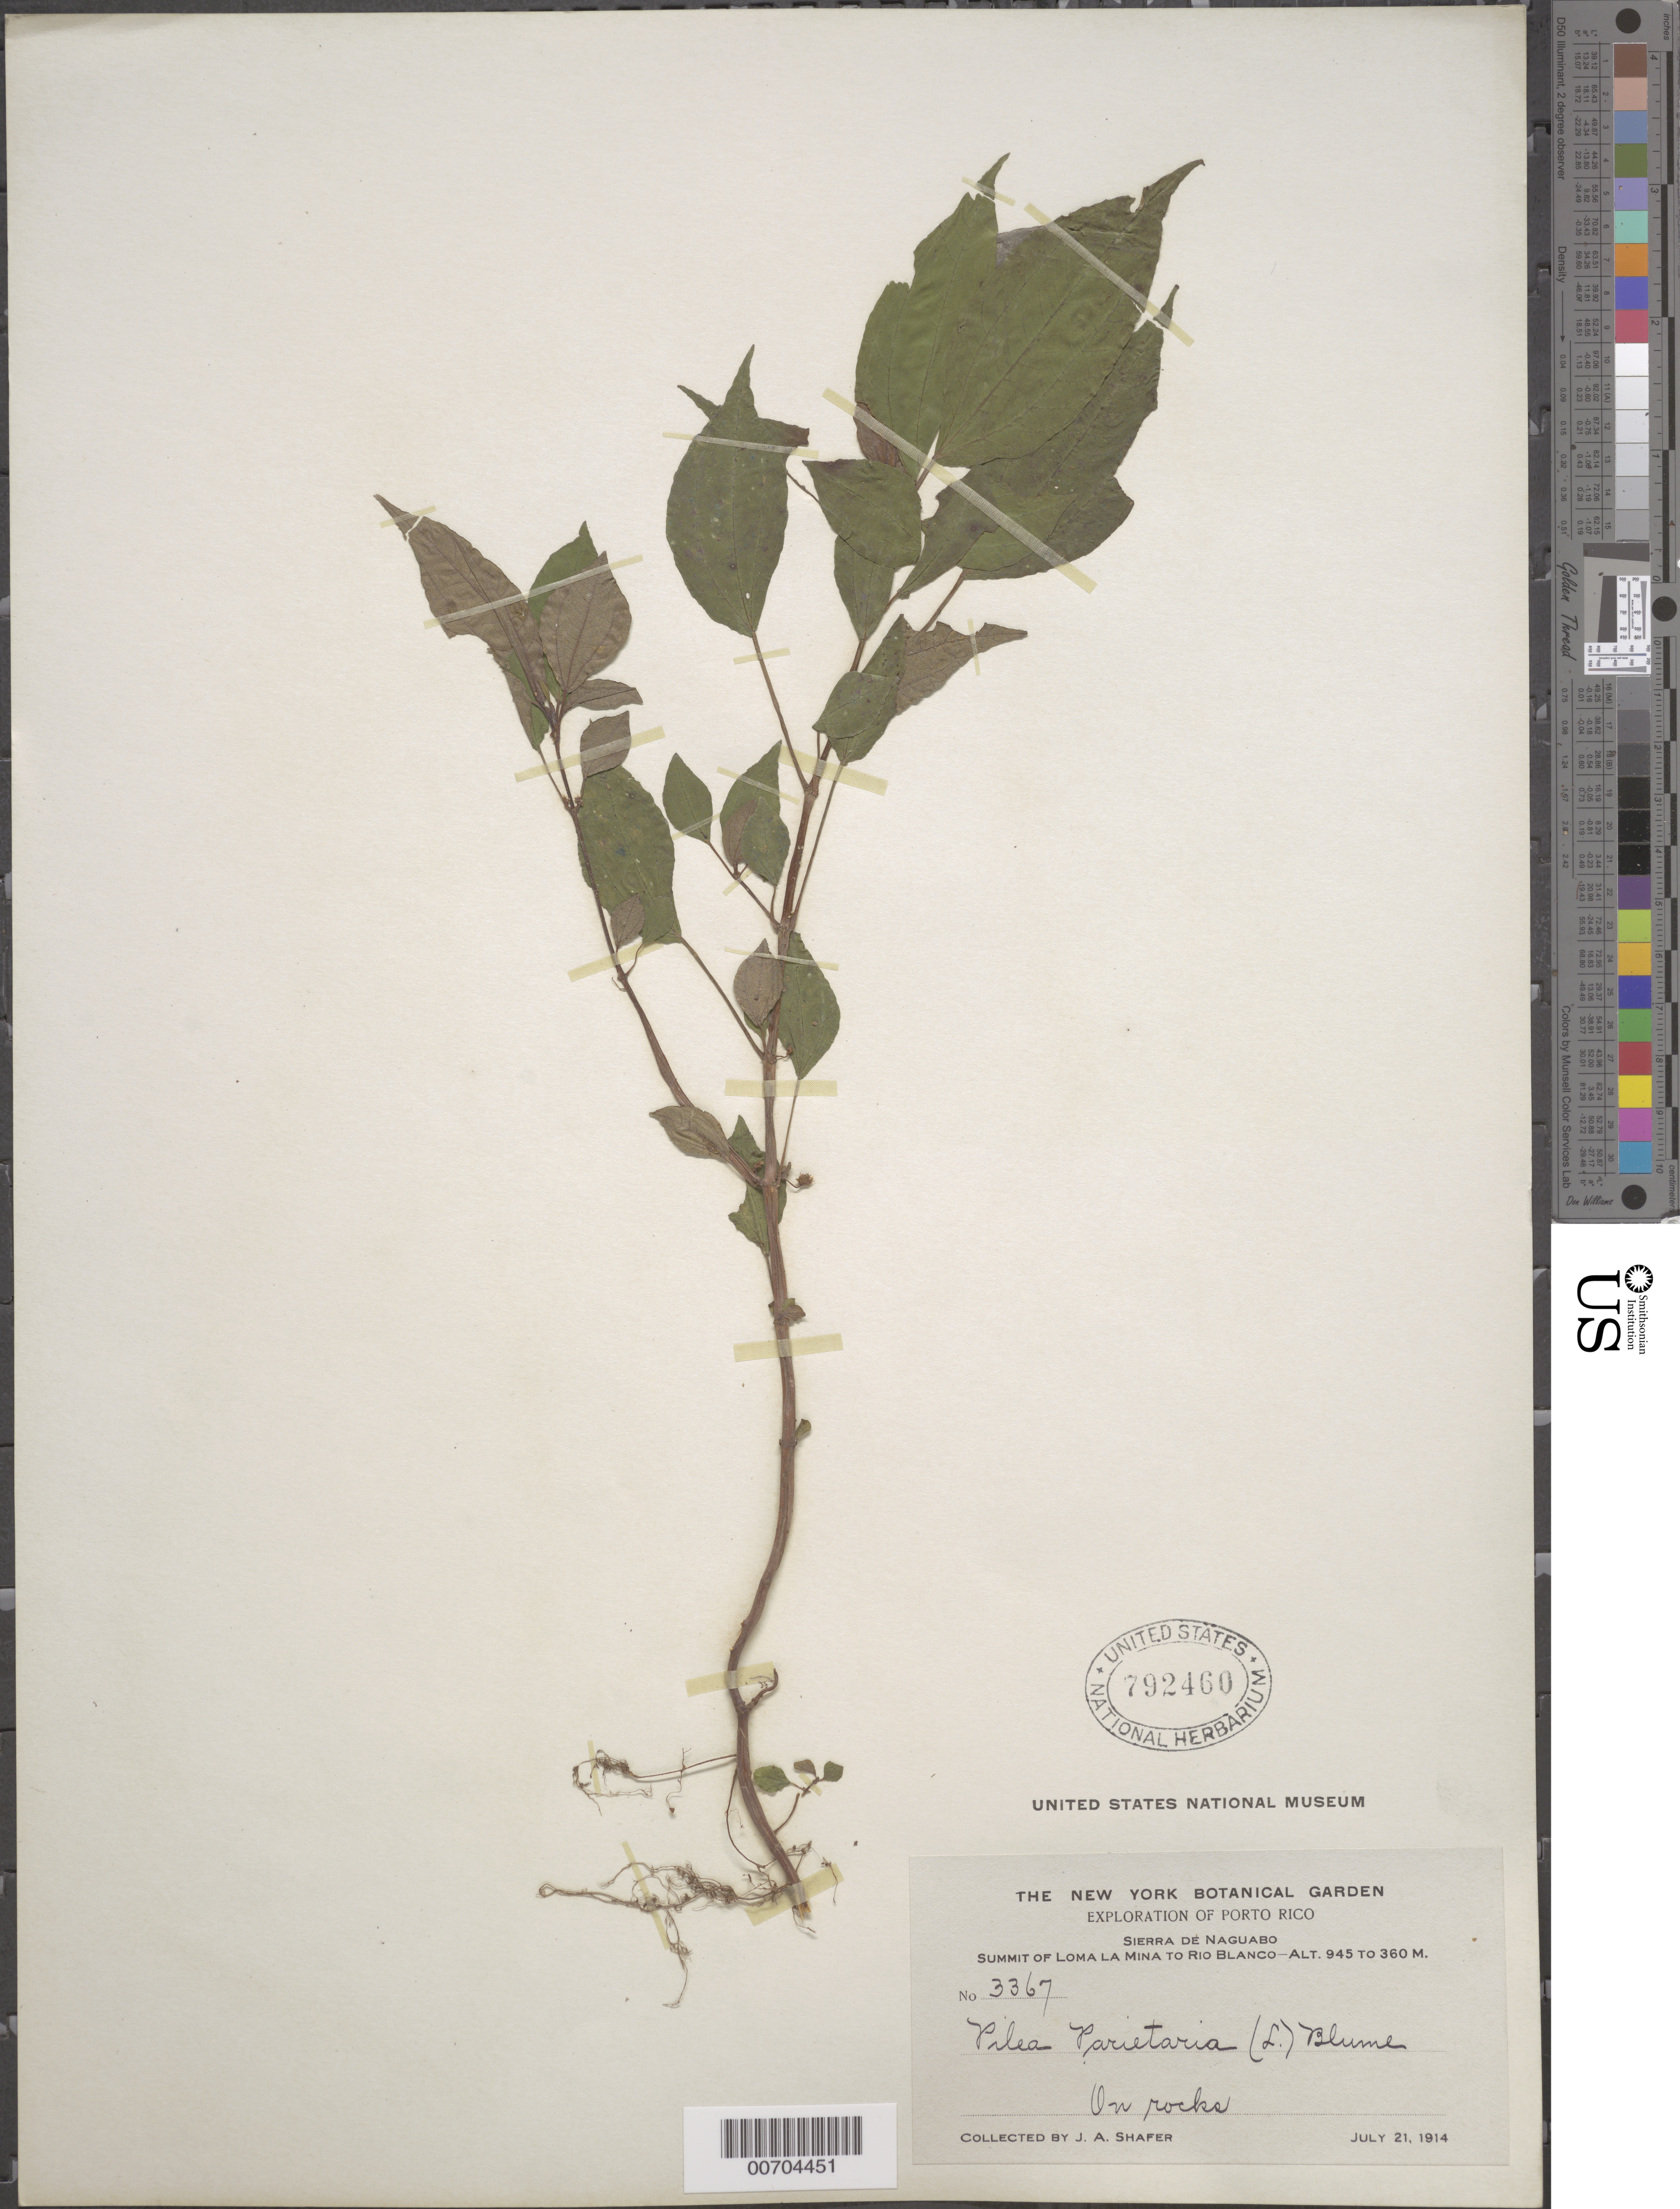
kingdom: Plantae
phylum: Tracheophyta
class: Magnoliopsida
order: Rosales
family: Urticaceae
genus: Pilea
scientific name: Pilea parietaria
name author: (L.) Blume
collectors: J. A. Shafer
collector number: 3367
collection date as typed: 21 Jul 1914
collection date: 1914-07-21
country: Puerto Rico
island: Greater Antilles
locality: Sierra de Naguabo: Summit of Loma la Mina to Río Blanco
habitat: On rocks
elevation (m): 945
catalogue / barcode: US 792460